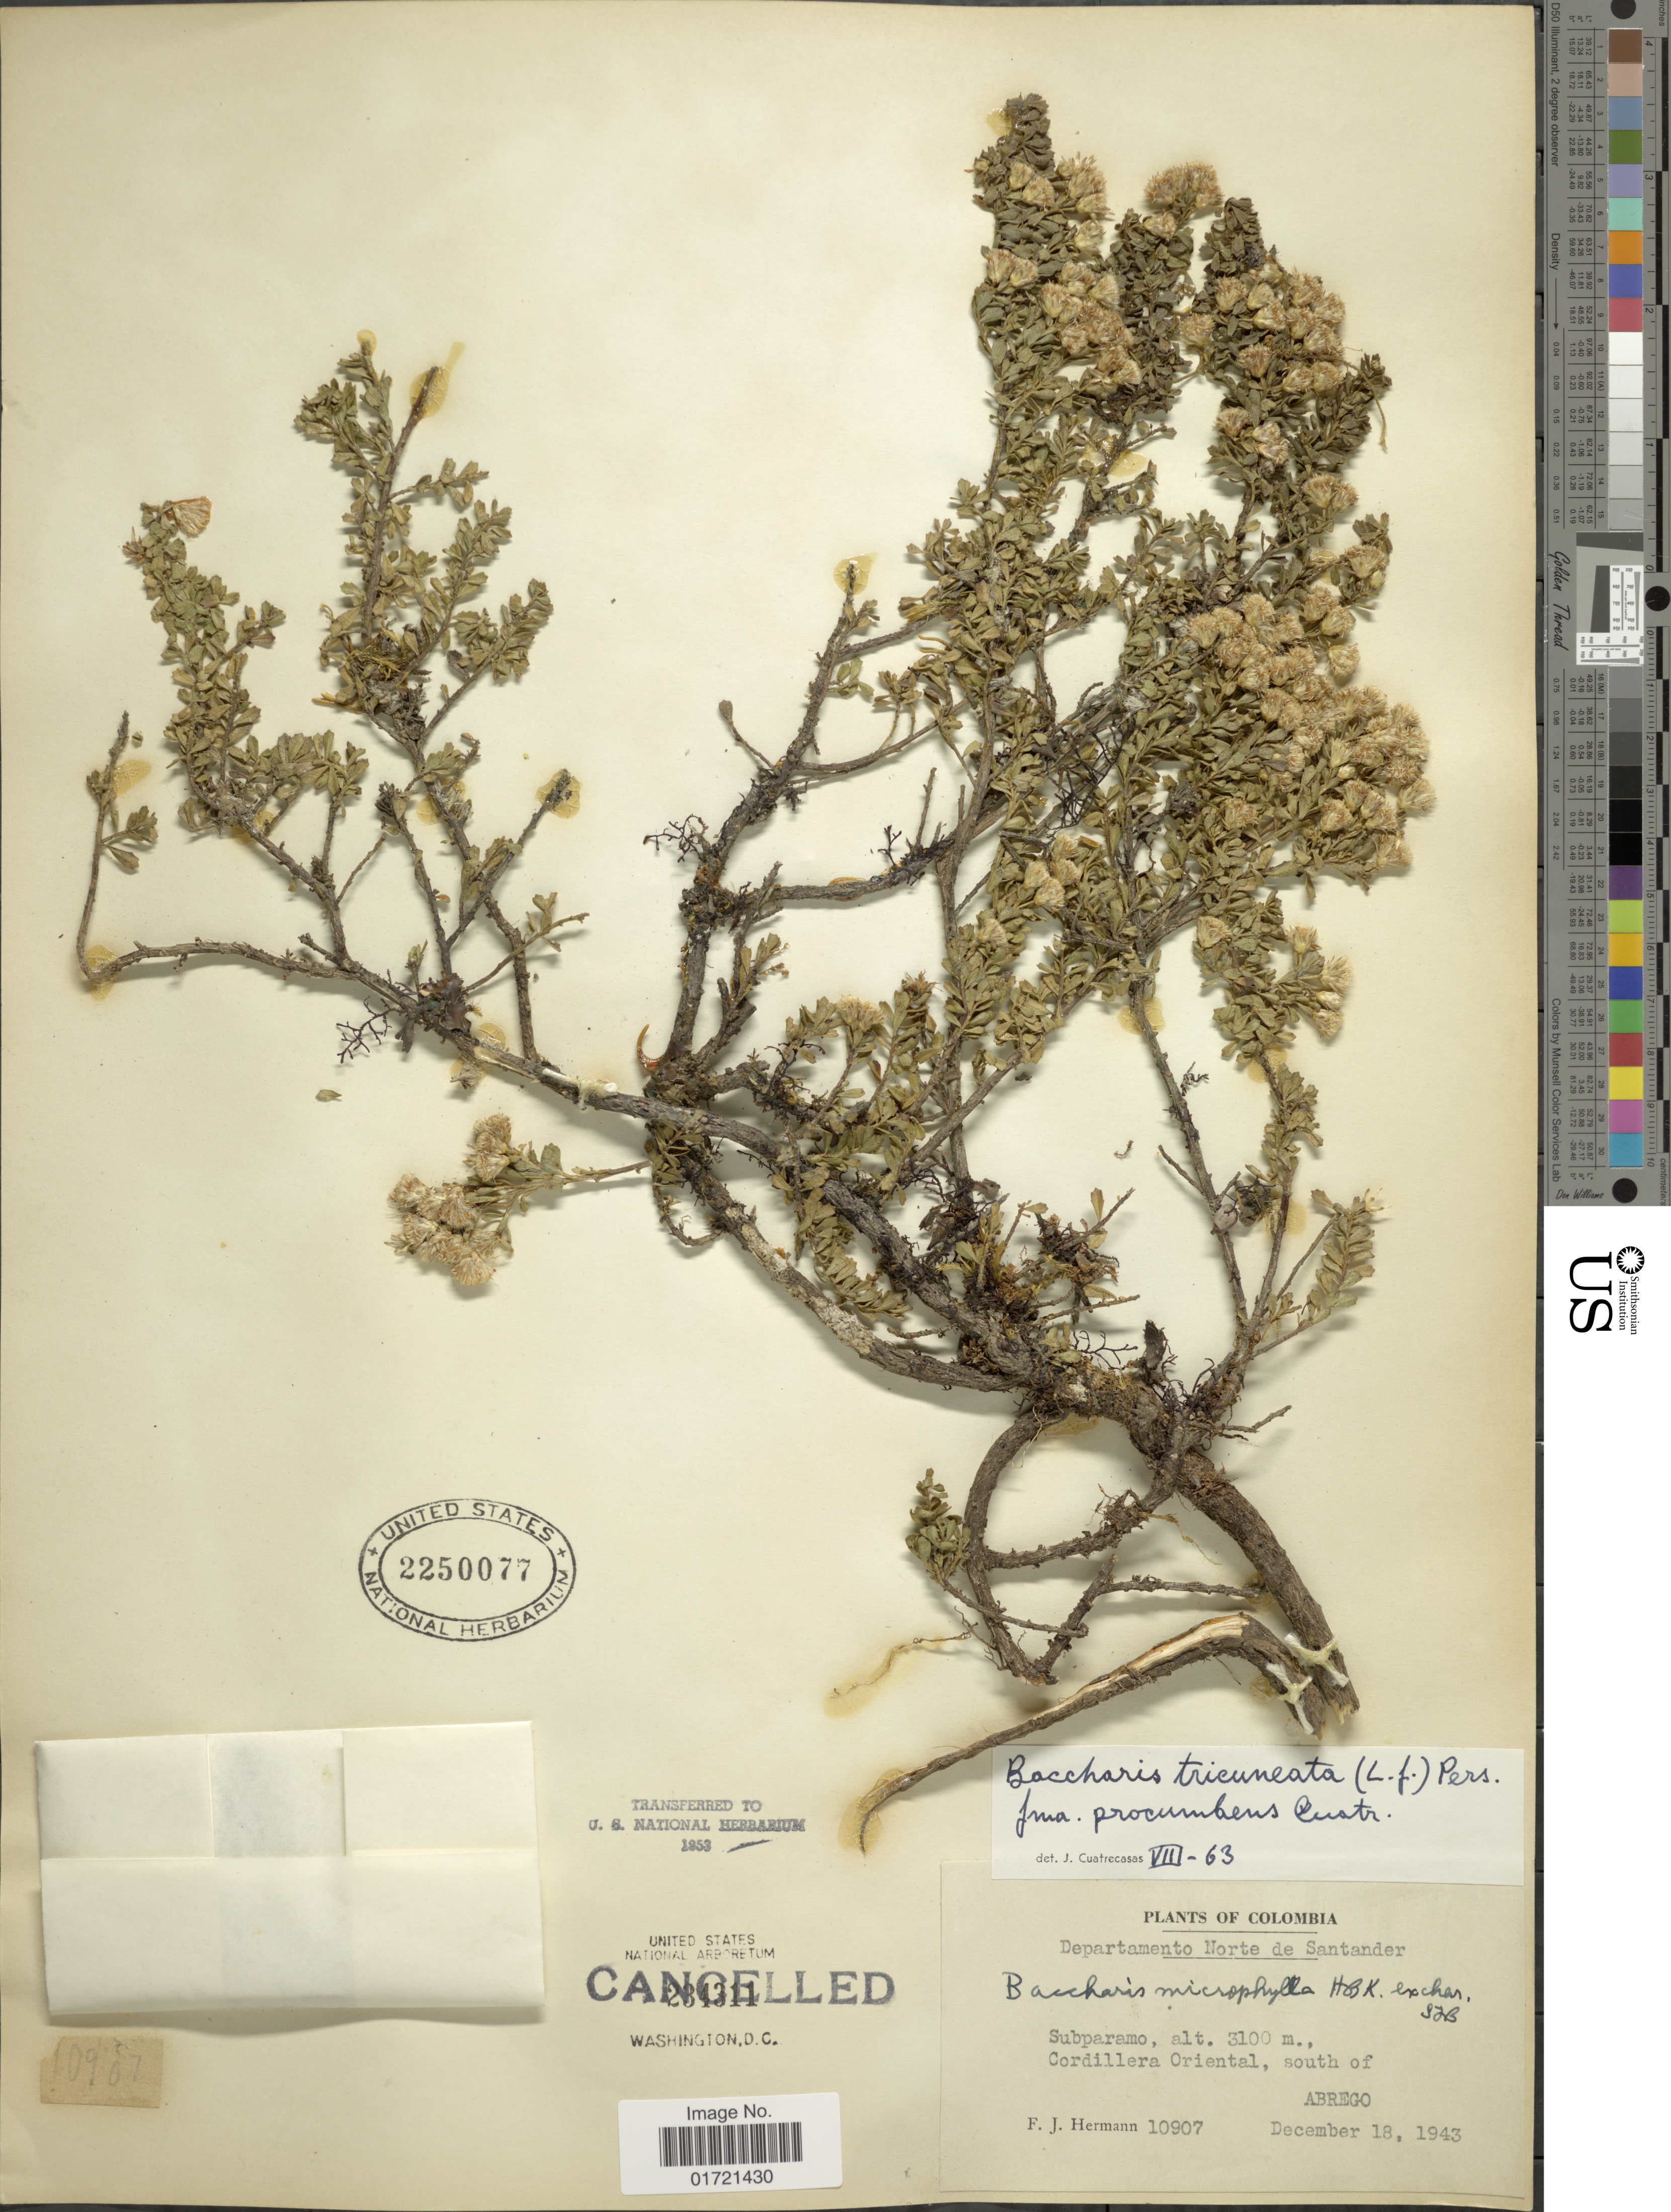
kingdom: Plantae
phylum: Tracheophyta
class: Magnoliopsida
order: Asterales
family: Asteraceae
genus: Baccharis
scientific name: Baccharis tricuneata f. procumbens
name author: Cuatrec.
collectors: F. J. Hermann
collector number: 10907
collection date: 1943-12-18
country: Colombia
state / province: Norte de Santander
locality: Subparamo, Cordillera Oriental, south of Abrego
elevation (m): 3100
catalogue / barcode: US 2250077